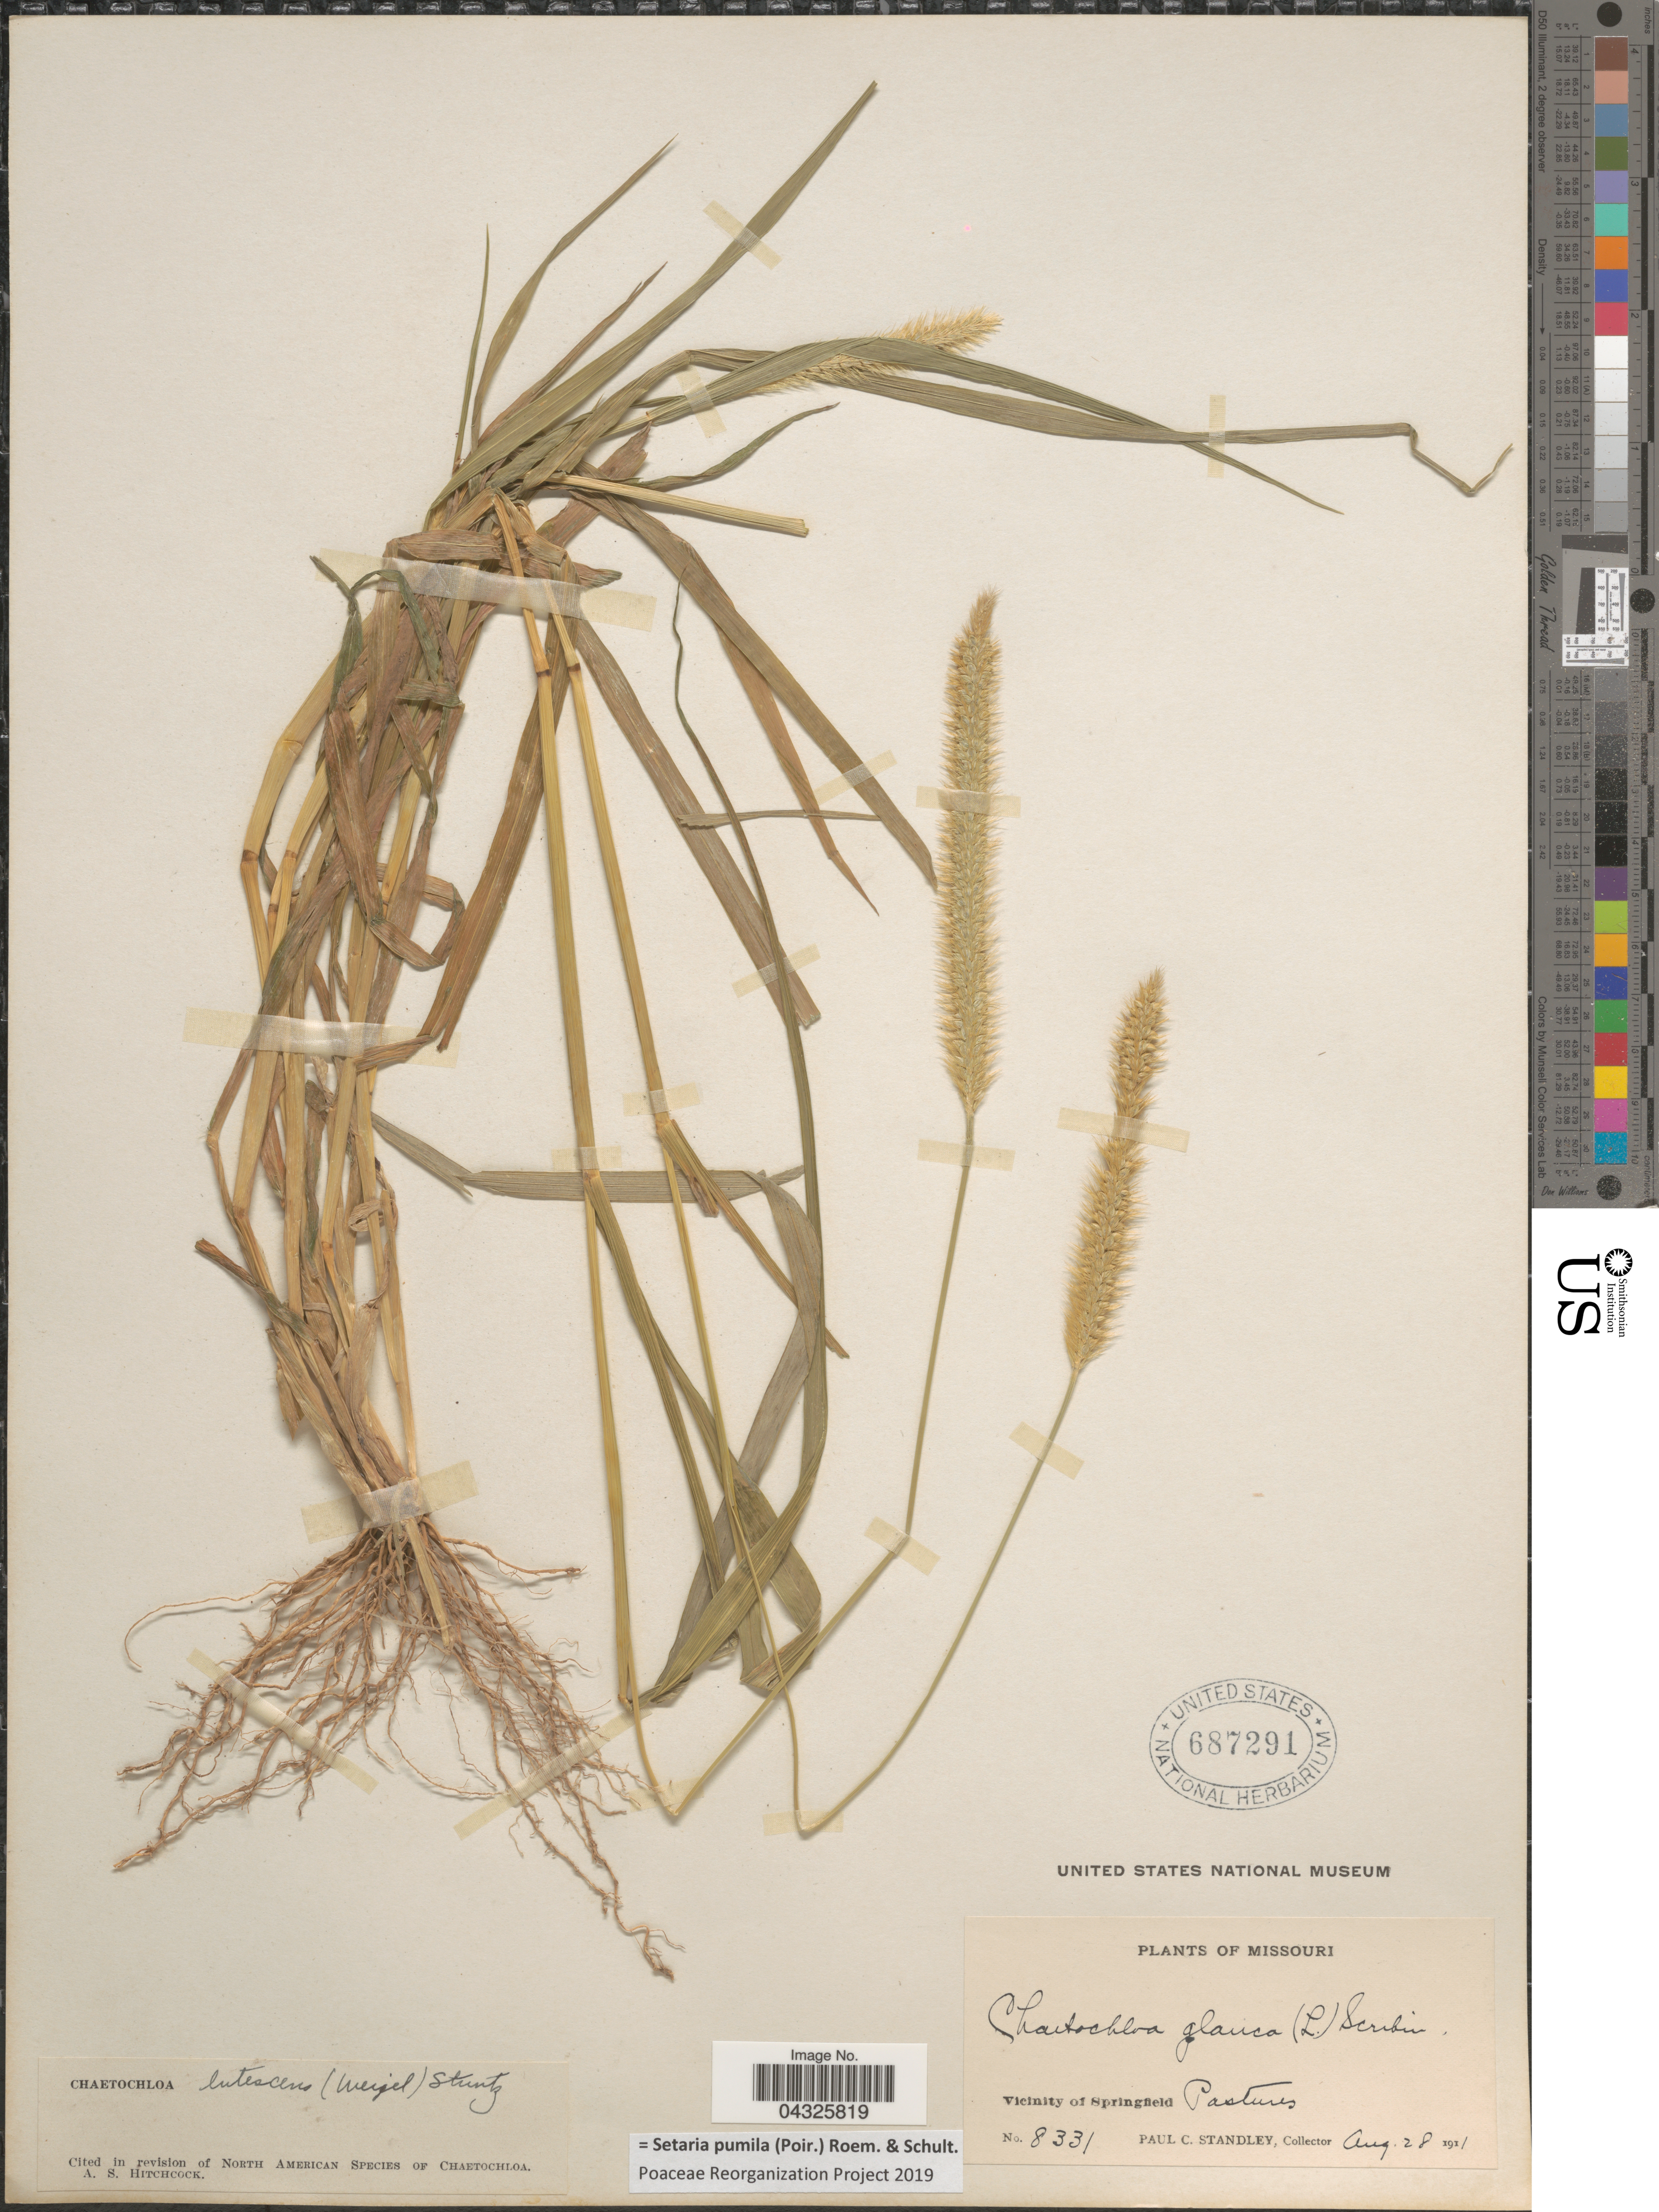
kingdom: Plantae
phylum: Tracheophyta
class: Liliopsida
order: Poales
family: Poaceae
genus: Setaria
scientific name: Setaria pumila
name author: (Poir.) Roem. & Schult.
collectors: P. C. Standley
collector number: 8331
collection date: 1911-08-28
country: United States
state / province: Missouri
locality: Vicinity of Springfield. Pastures.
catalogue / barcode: US 687291